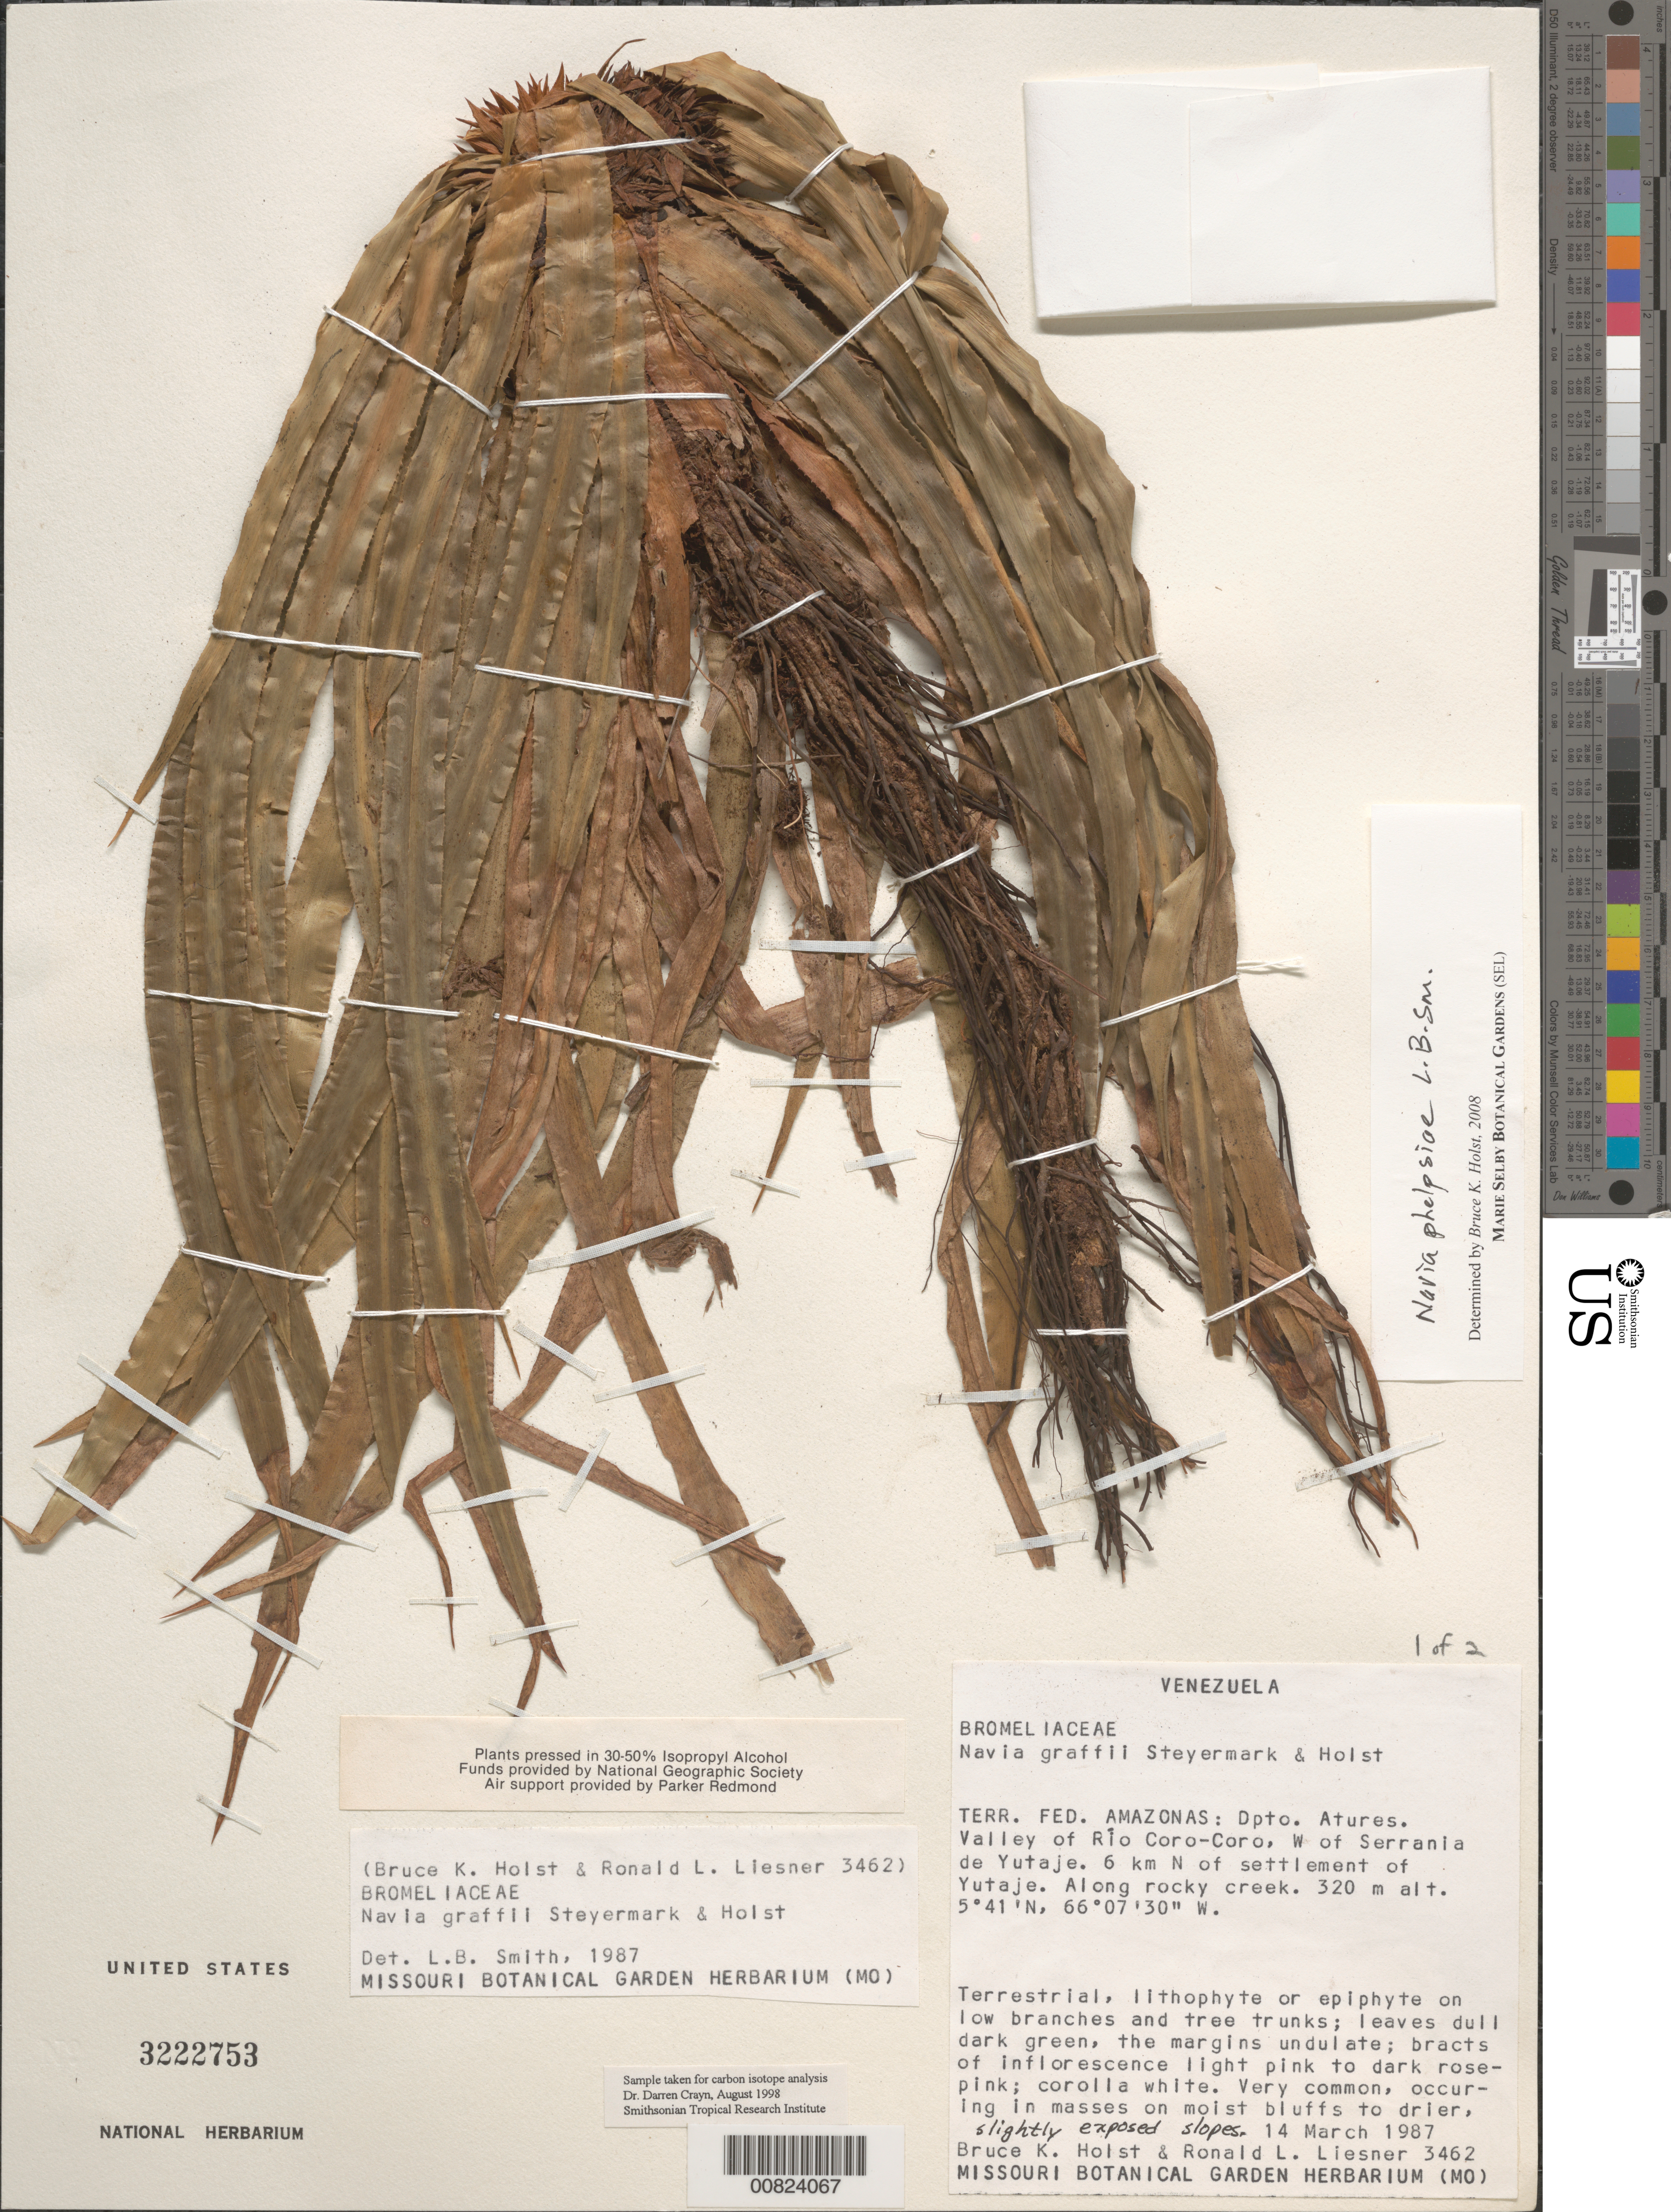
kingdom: Plantae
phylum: Tracheophyta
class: Liliopsida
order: Poales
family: Bromeliaceae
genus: Navia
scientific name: Navia phelpsiae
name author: L.B. Sm.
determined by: Holst, Bruce K.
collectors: B. Holst & R. L. Liesner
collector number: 3462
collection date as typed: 14-Mar-87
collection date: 1987-03-14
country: Venezuela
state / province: Amazonas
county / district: Atures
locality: Río Coro-Coro valley, W of Serrania de Yutajé, 6 km N of Yutajé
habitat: Along rocky creek; occuring in masses on moist bluffs to drier, slightly exposed slopes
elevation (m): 320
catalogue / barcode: US 3222753